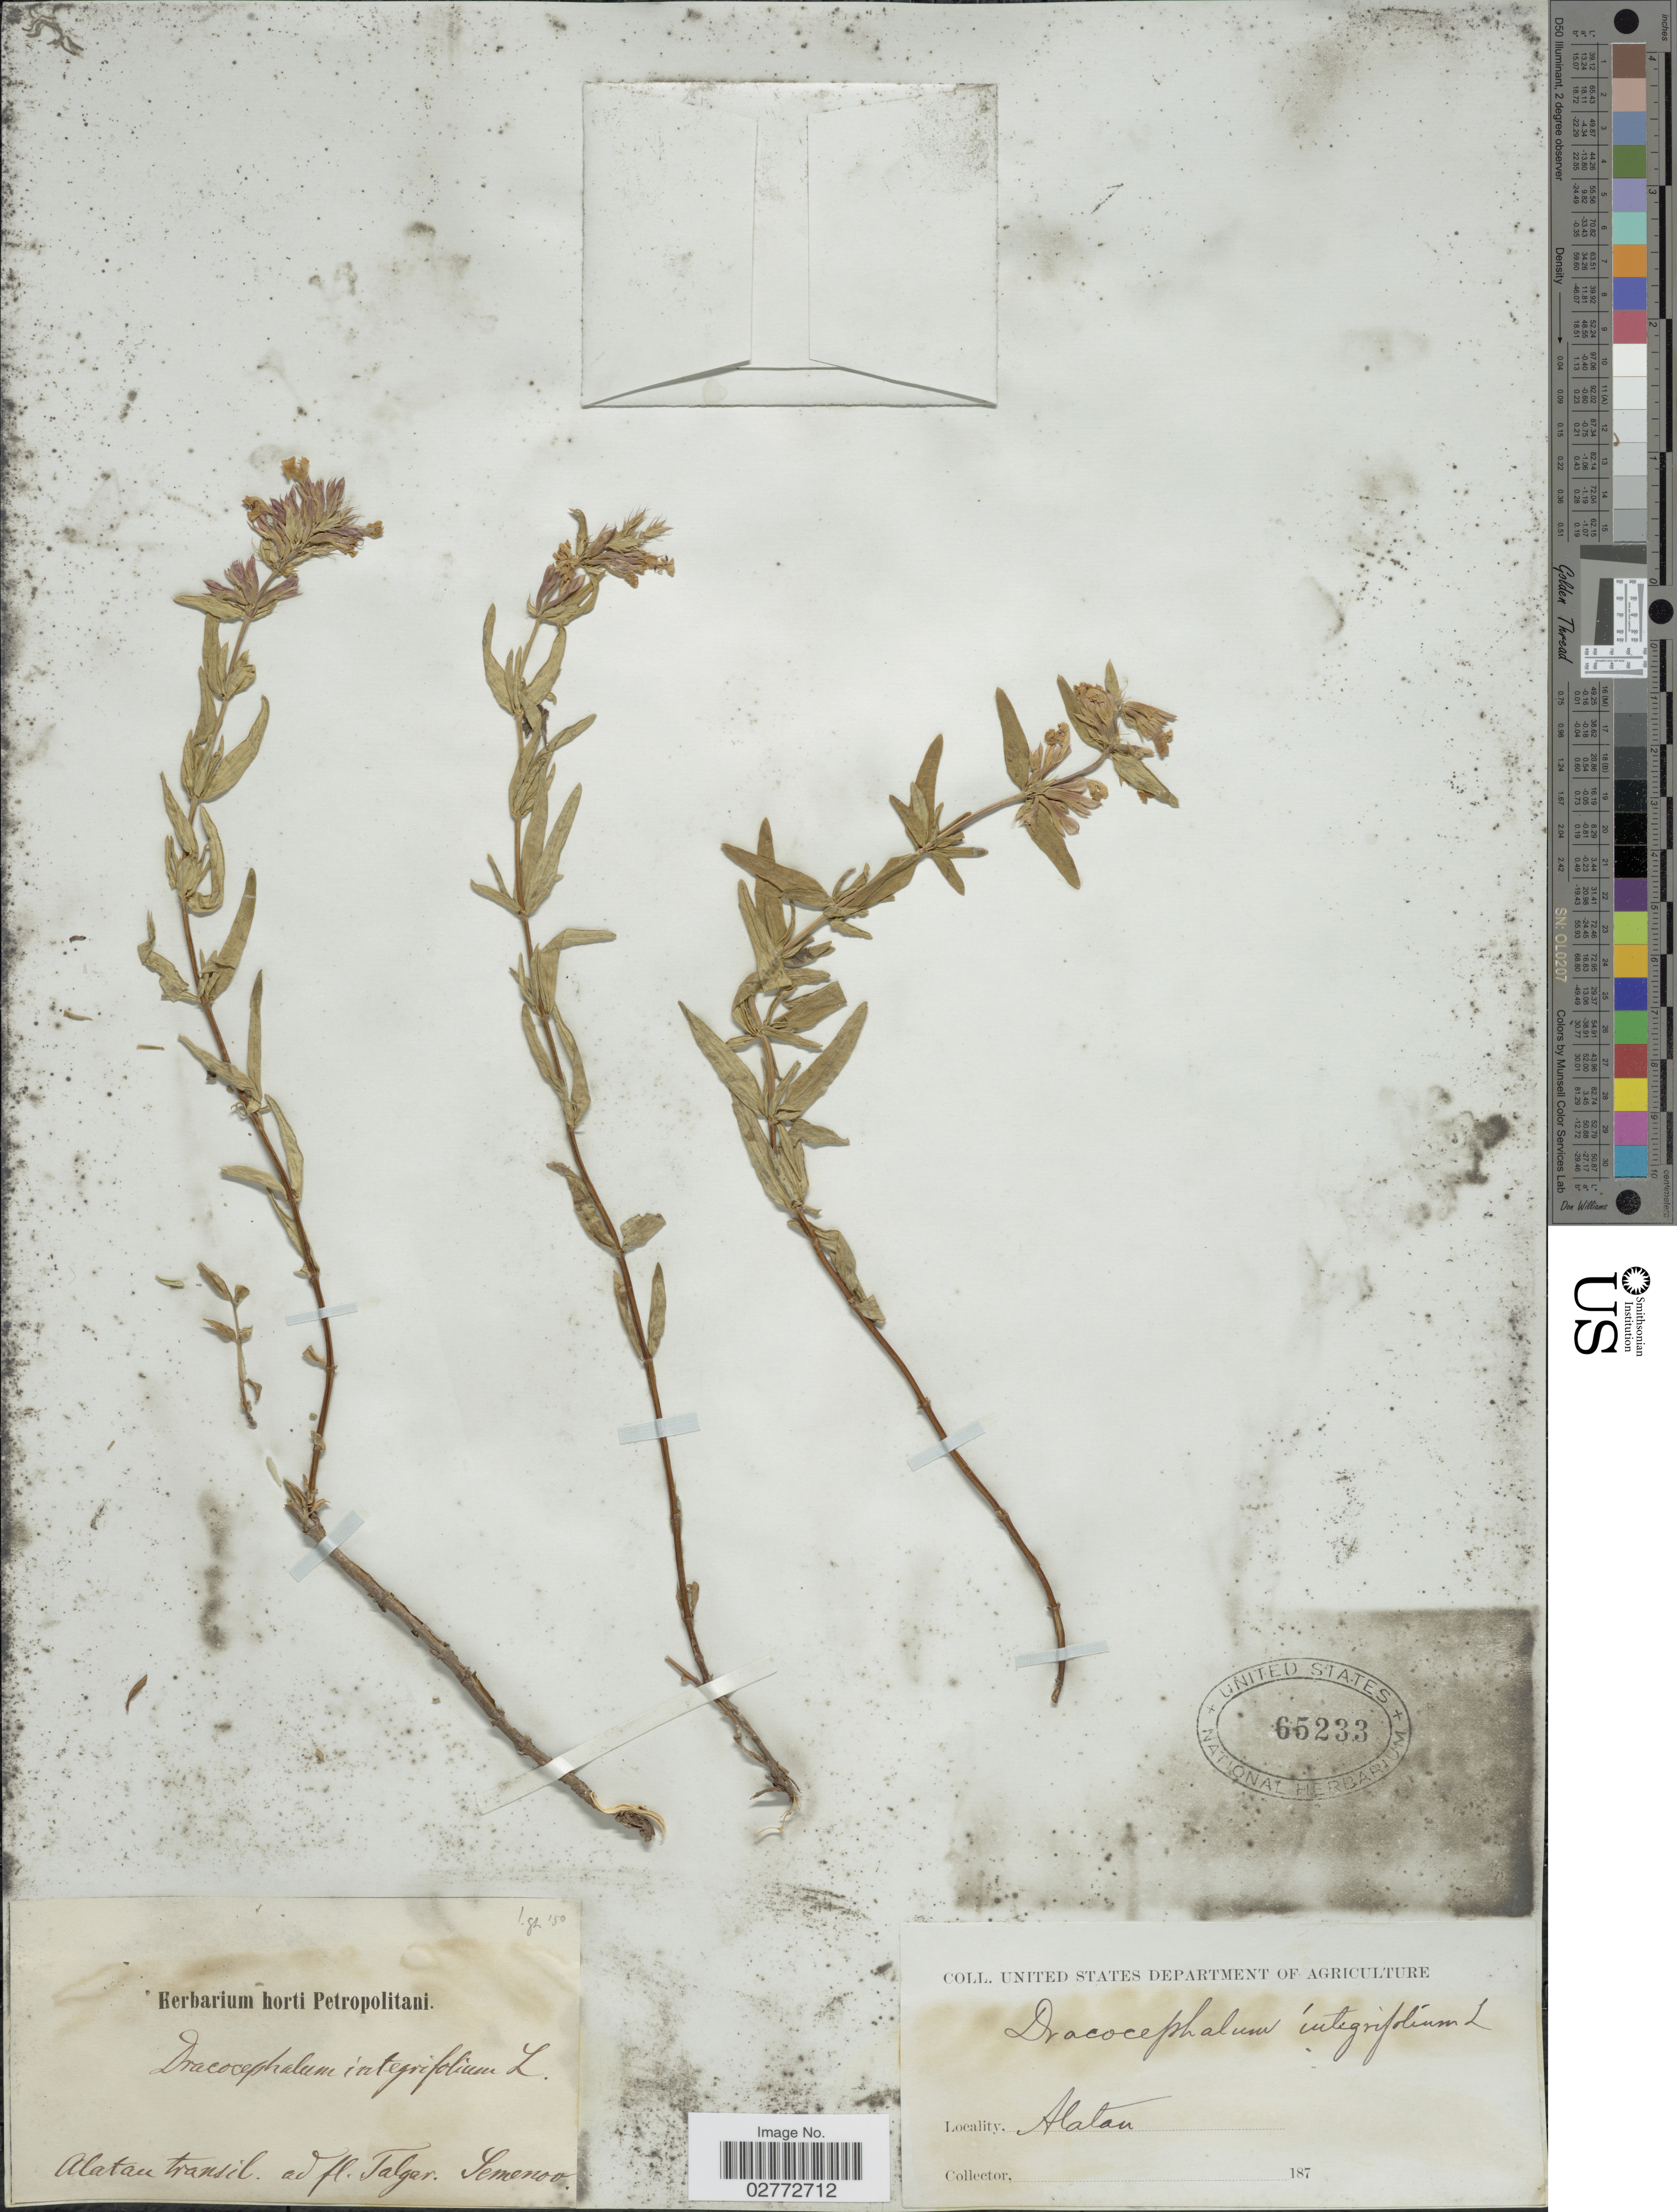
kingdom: Plantae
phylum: Tracheophyta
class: Magnoliopsida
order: Lamiales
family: Lamiaceae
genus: Dracocephalum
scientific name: Dracocephalum integrifolium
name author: Bunge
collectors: -- Semenov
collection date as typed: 187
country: Kazakhstan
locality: Alatau transil. ad fl. Talgar.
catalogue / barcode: US 65233